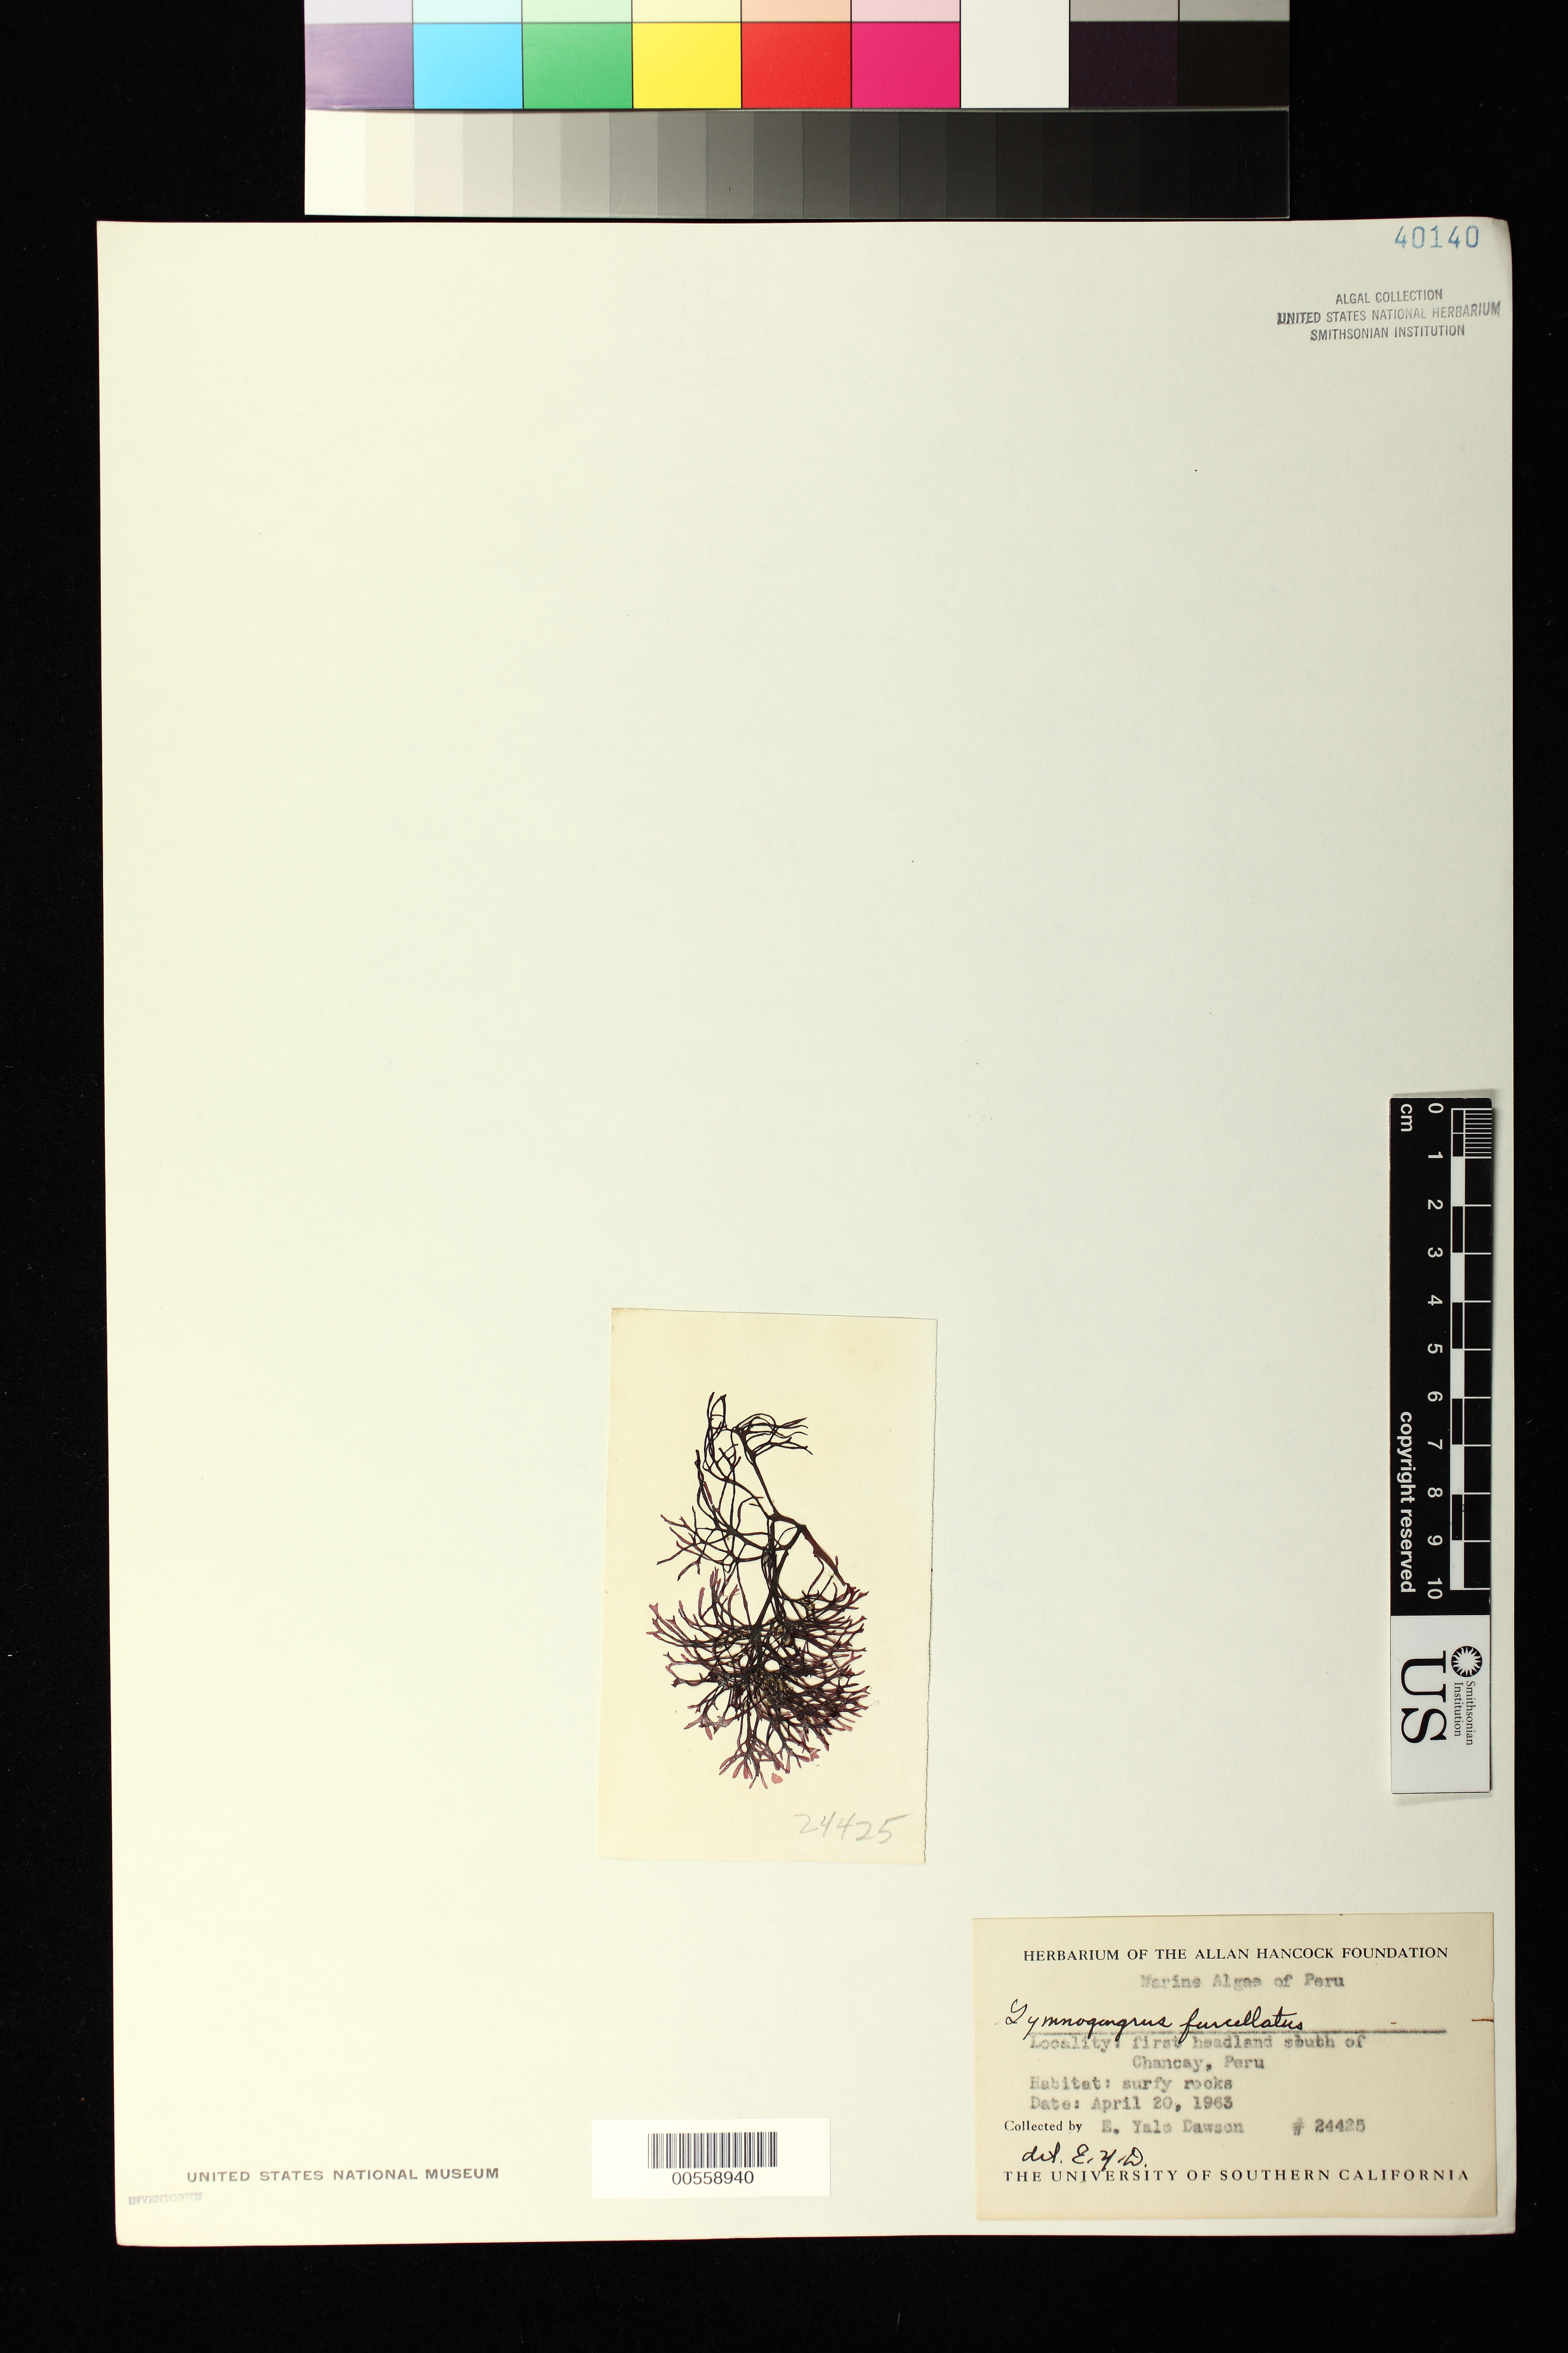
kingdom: Plantae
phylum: Rhodophyta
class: Florideophyceae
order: Gigartinales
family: Phyllophoraceae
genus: Gymnogongrus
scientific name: Gymnogongrus furcellatus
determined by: Dawson, E. Y.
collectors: E. Y. Dawson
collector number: EYD 24425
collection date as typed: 20 Apr 1963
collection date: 1963-04-20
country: Peru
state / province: Lima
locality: First headland south of chancay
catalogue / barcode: US 40140